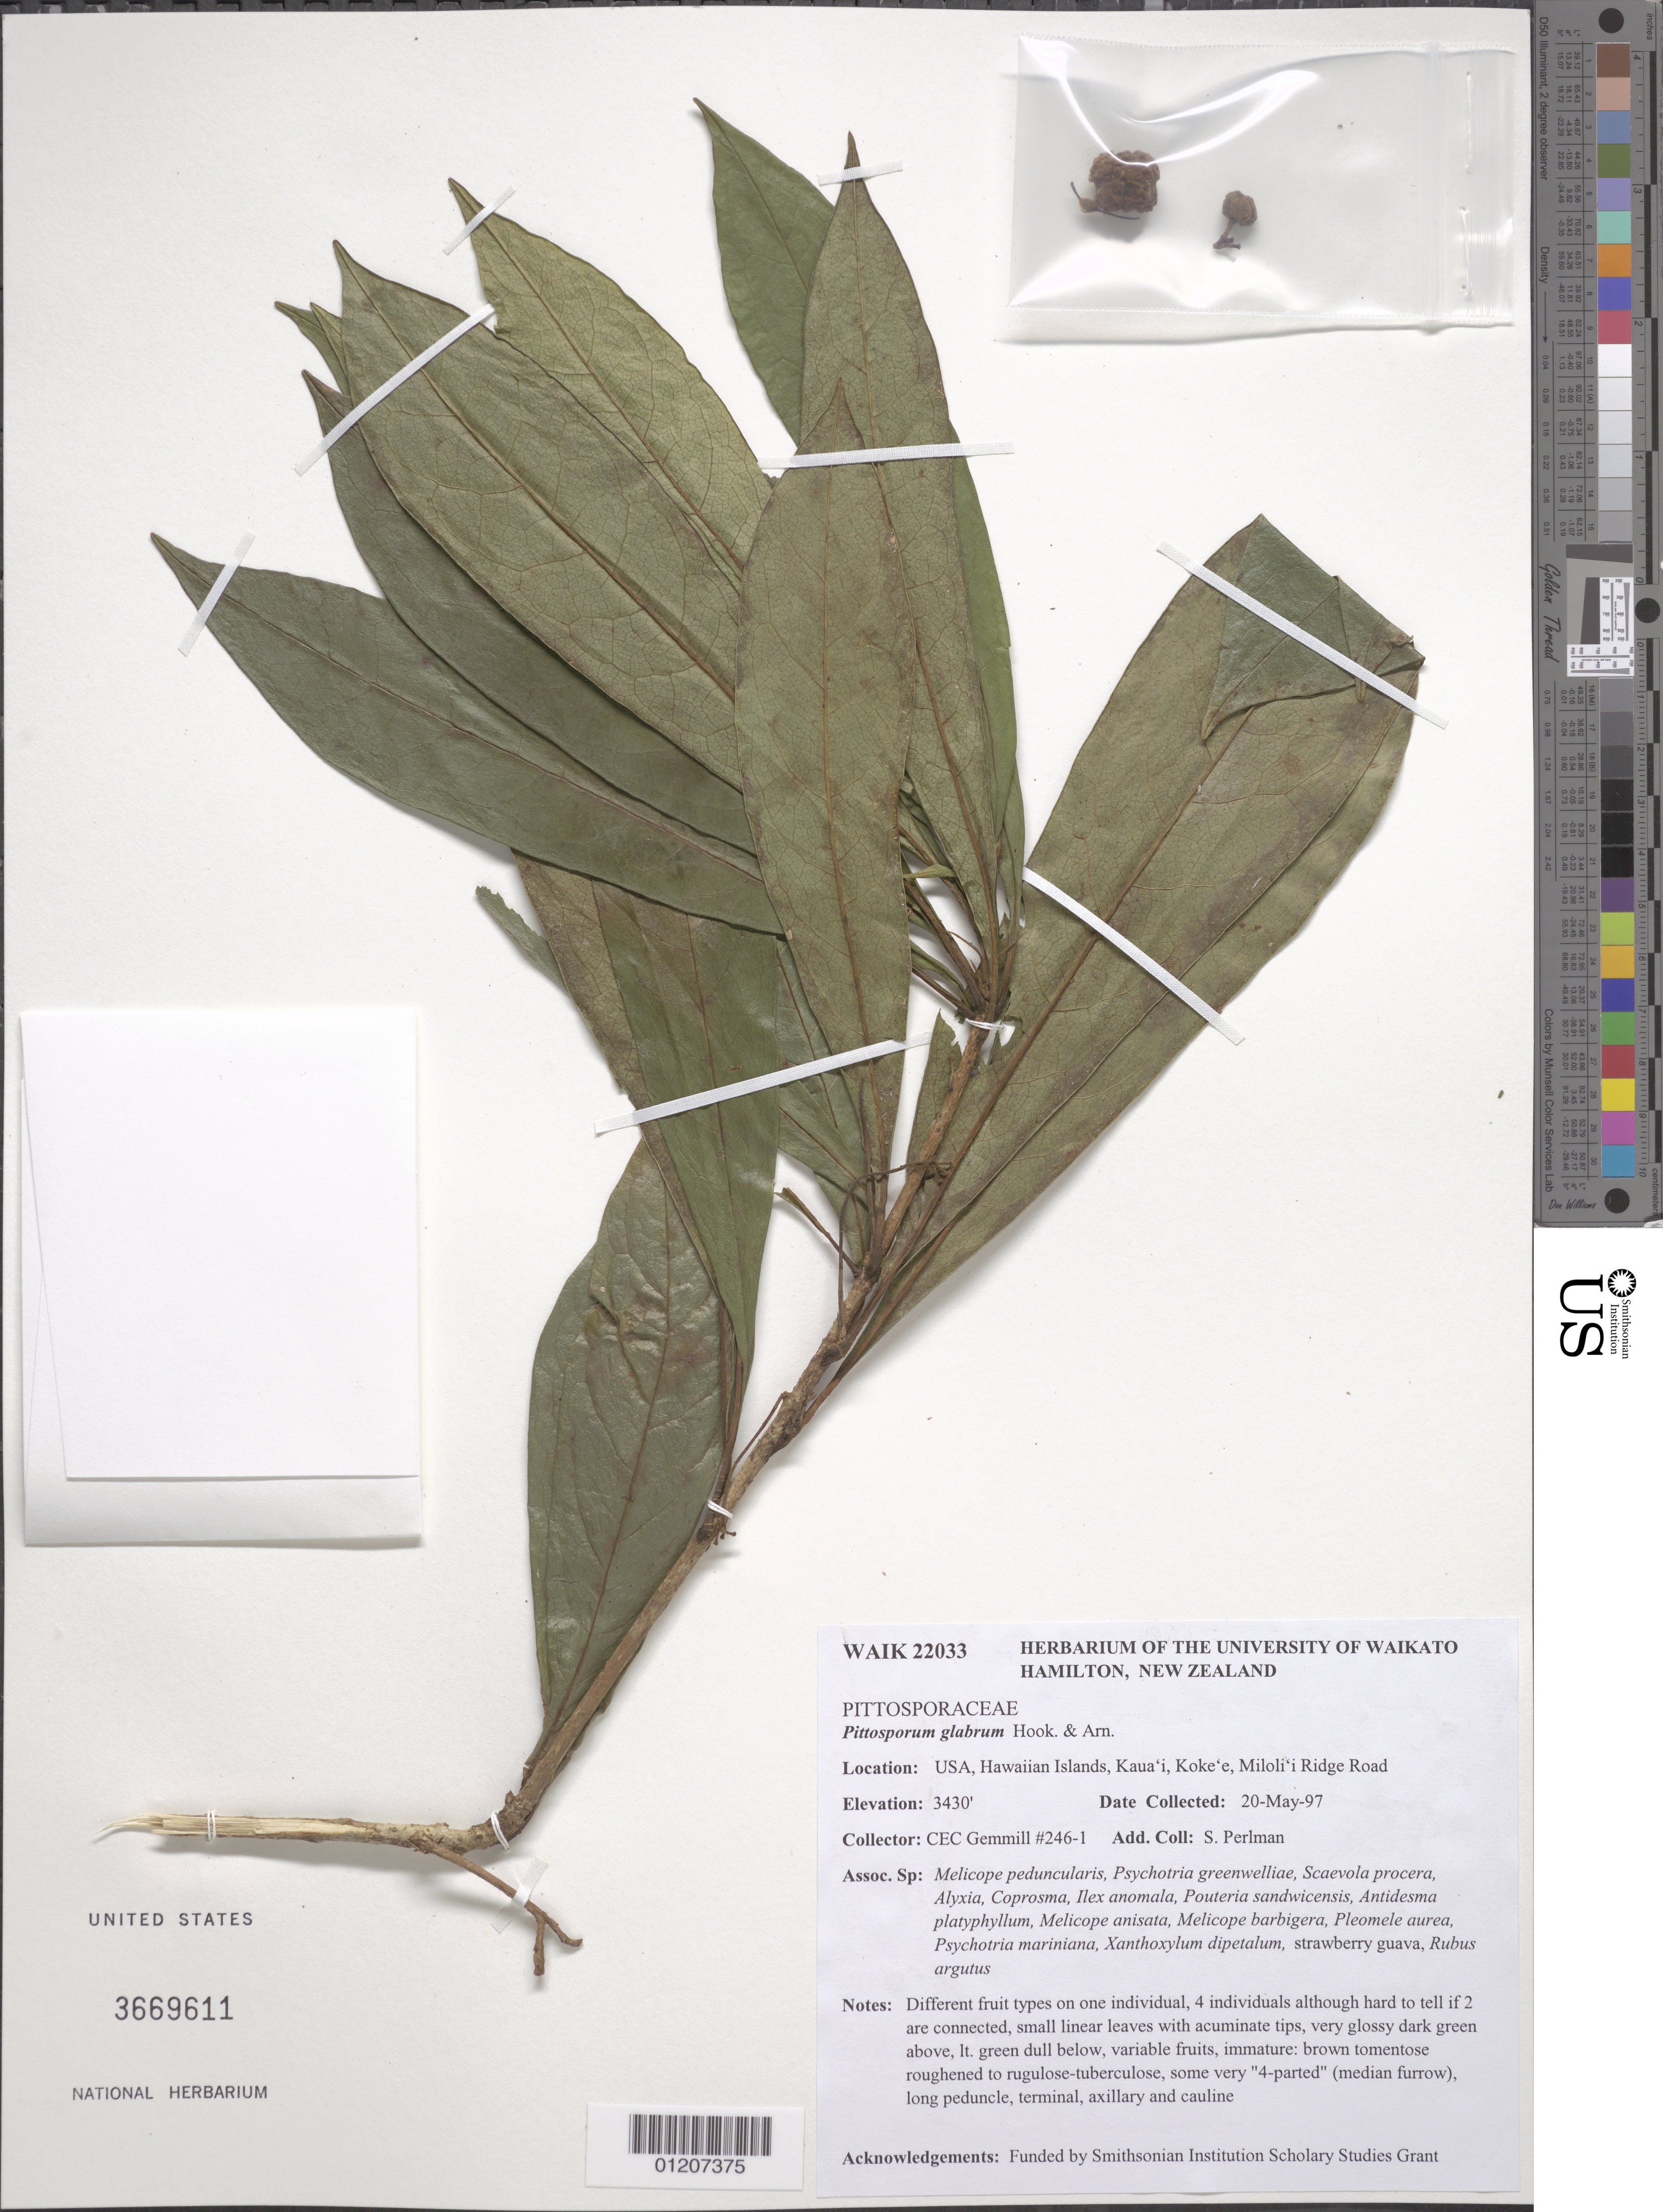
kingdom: Plantae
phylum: Tracheophyta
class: Magnoliopsida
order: Apiales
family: Pittosporaceae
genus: Pittosporum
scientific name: Pittosporum glabrum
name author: Hook. & Arn.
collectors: C. Gemmill & S. P. Perlman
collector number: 246-1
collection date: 1997-05-20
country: United States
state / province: Hawaii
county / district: Kaui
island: Kaua'i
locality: Kokee, Milolii Ridge Road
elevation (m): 1045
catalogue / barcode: US 3669611